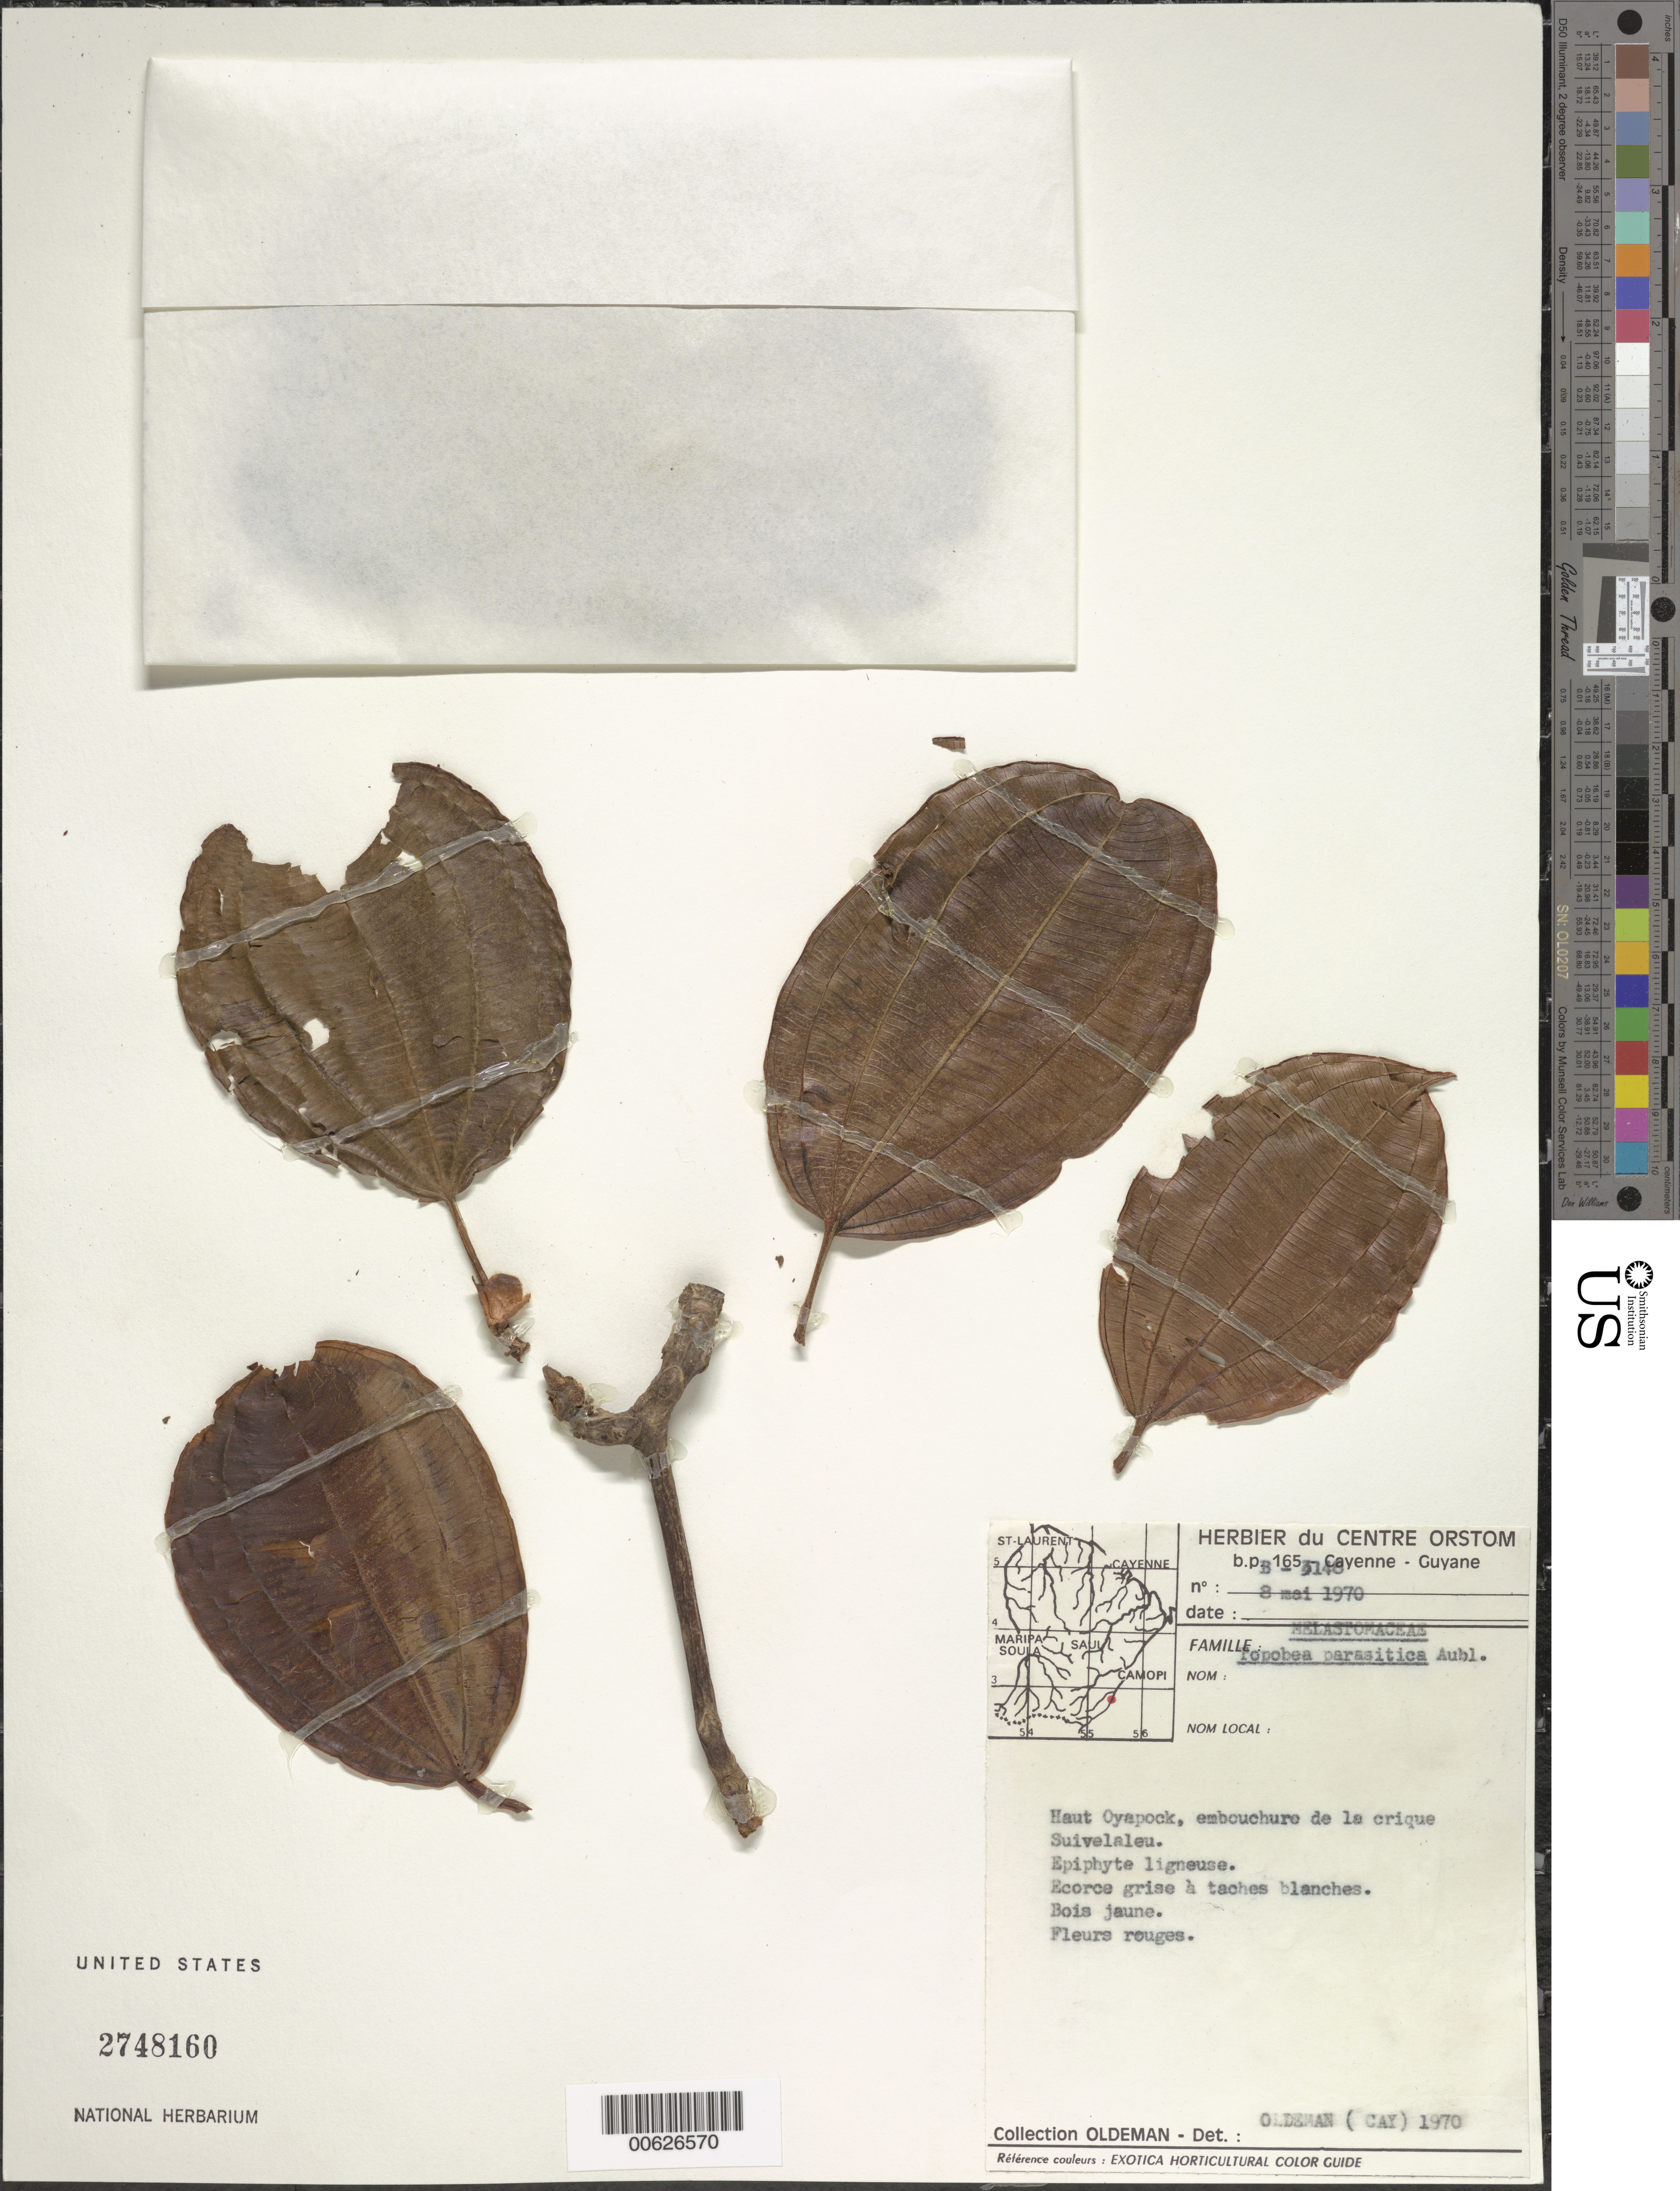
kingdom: Plantae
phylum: Tracheophyta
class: Magnoliopsida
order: Myrtales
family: Melastomataceae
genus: Topobea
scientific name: Topobea parasitica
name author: Aubl.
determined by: Oldeman, R. A. A.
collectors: R. Oldeman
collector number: B 3148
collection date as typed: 8-May-70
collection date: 1970-05-08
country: French Guiana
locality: Haut Oyapock, crique Suivelaleu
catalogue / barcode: US 2748160